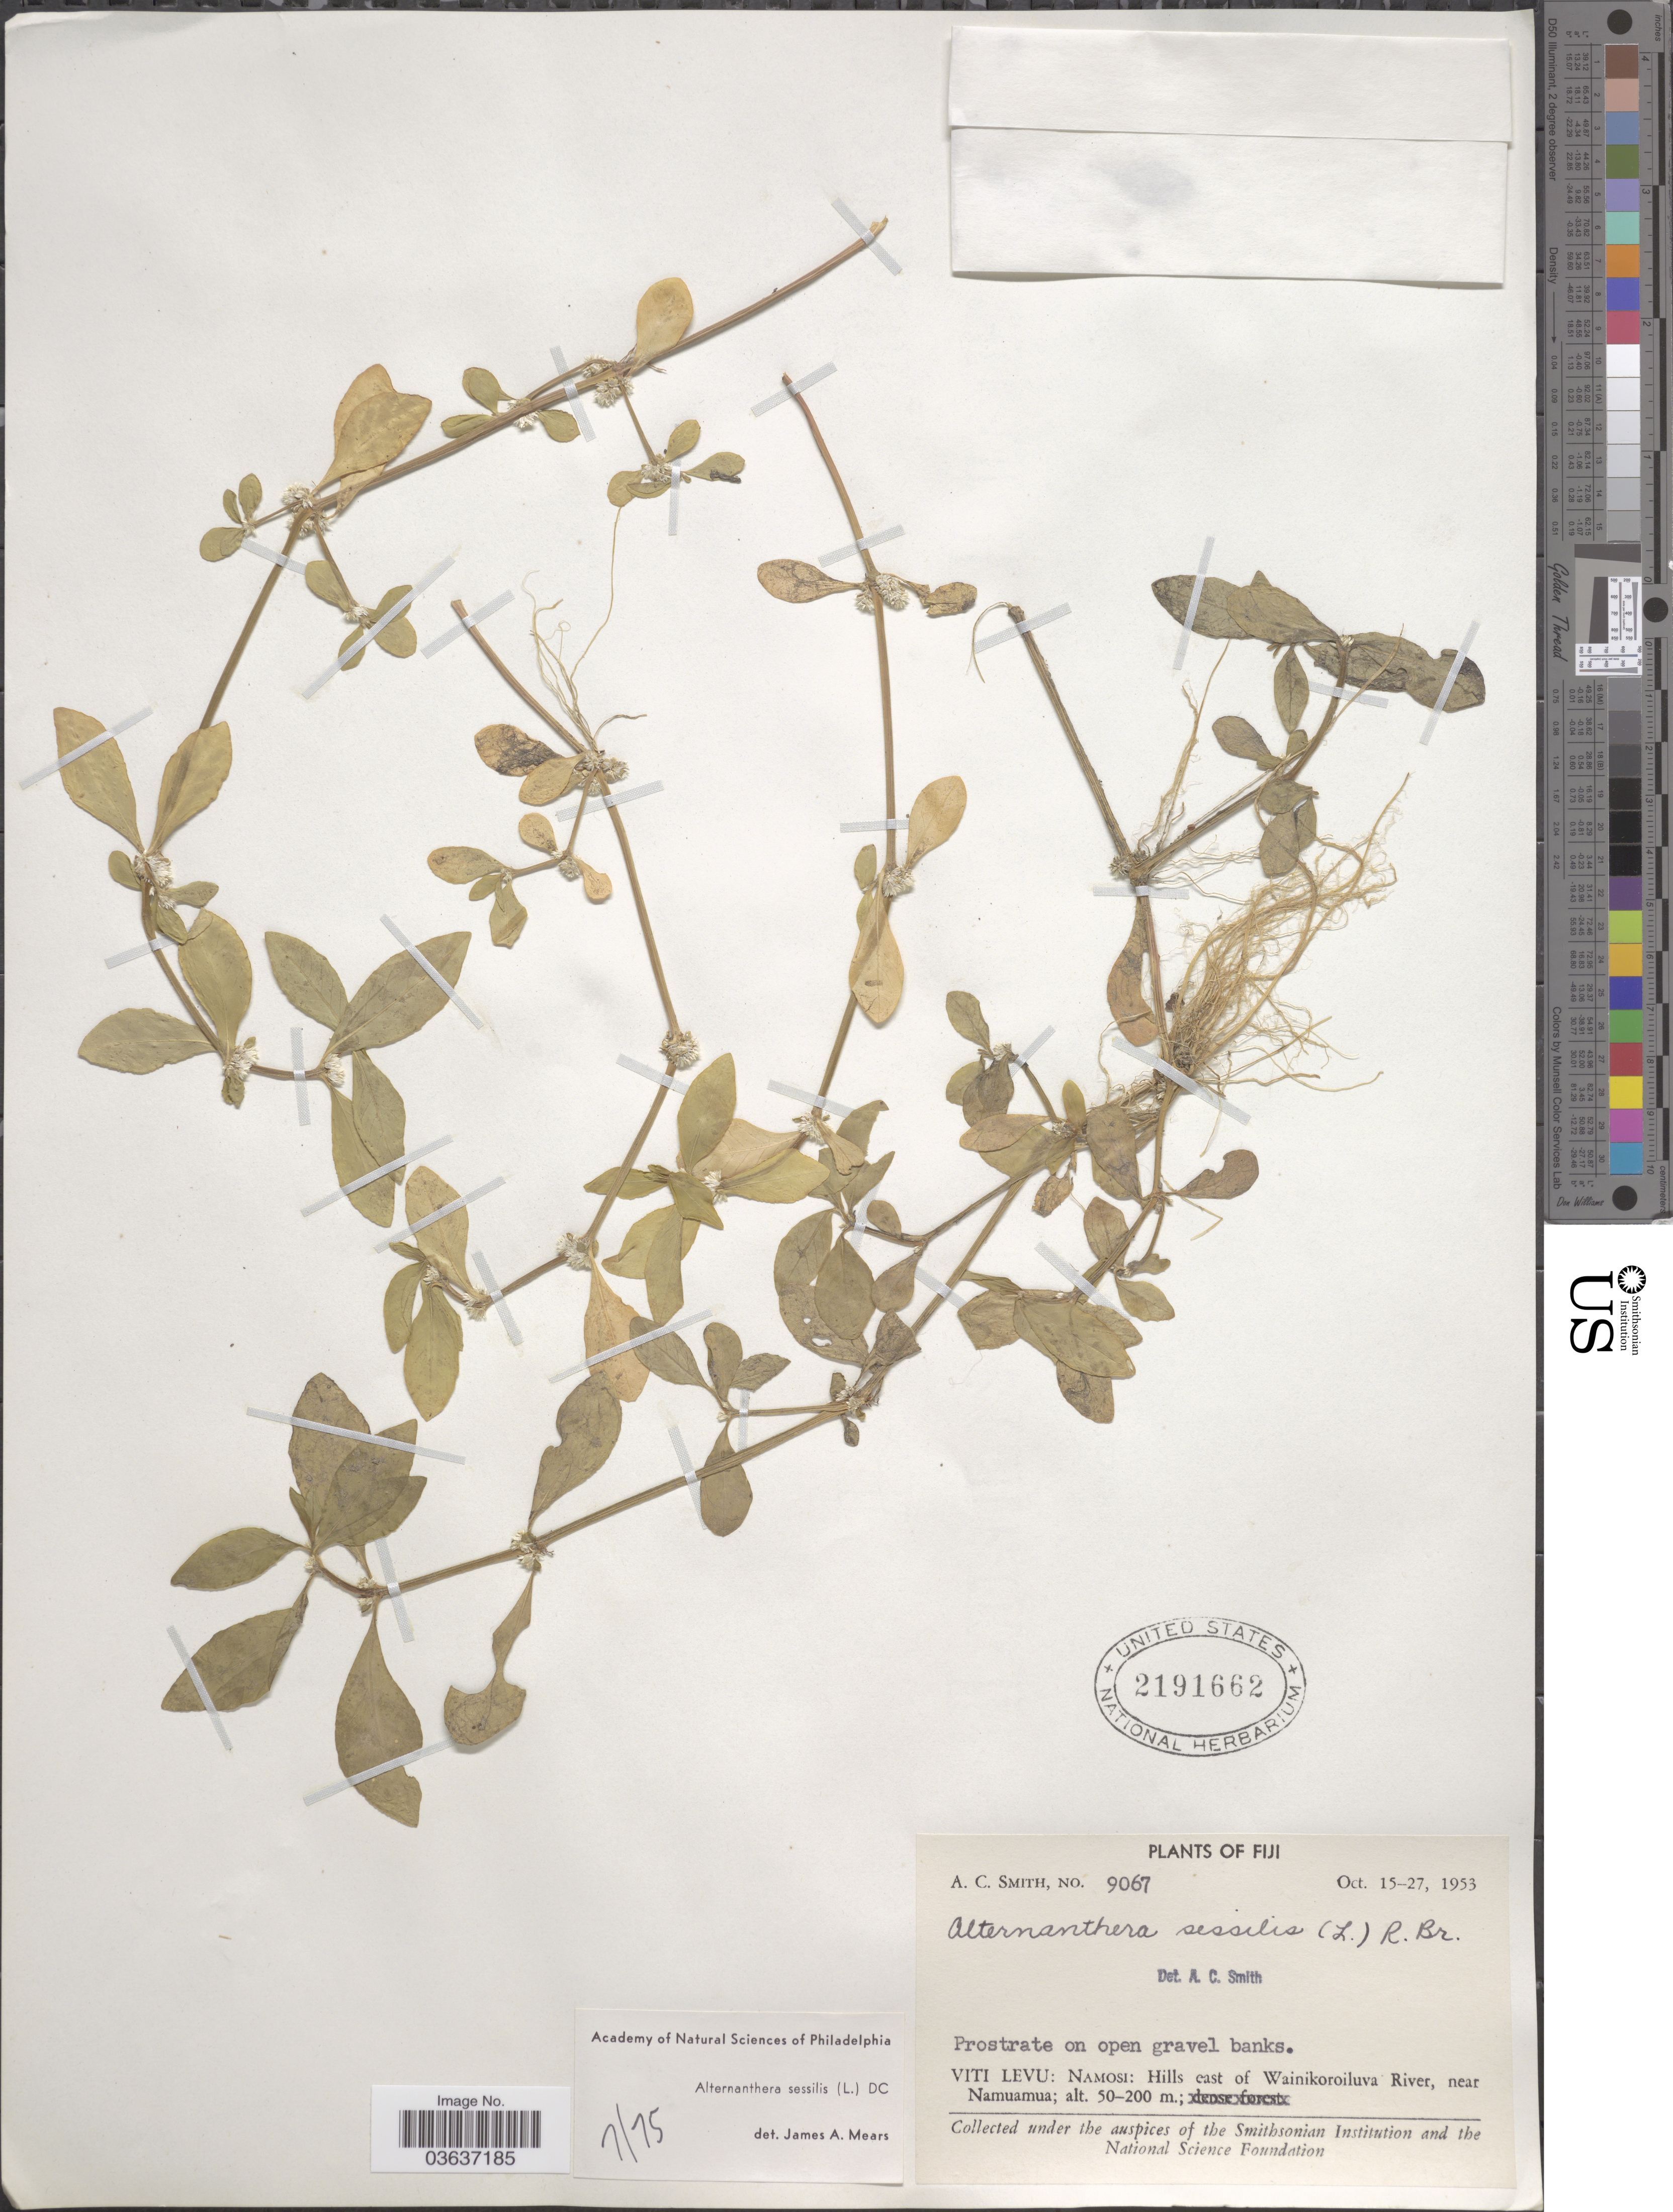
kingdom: Plantae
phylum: Tracheophyta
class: Magnoliopsida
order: Caryophyllales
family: Amaranthaceae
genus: Alternanthera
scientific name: Alternanthera sessilis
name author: (L.) DC.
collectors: A. C. Smith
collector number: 9067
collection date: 1953-10-15/1953-10-27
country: Fiji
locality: Viti Levu: Namosi: Hills east of Wainkoroiluva River, near Namuamua.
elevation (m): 50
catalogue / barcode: US 2191662